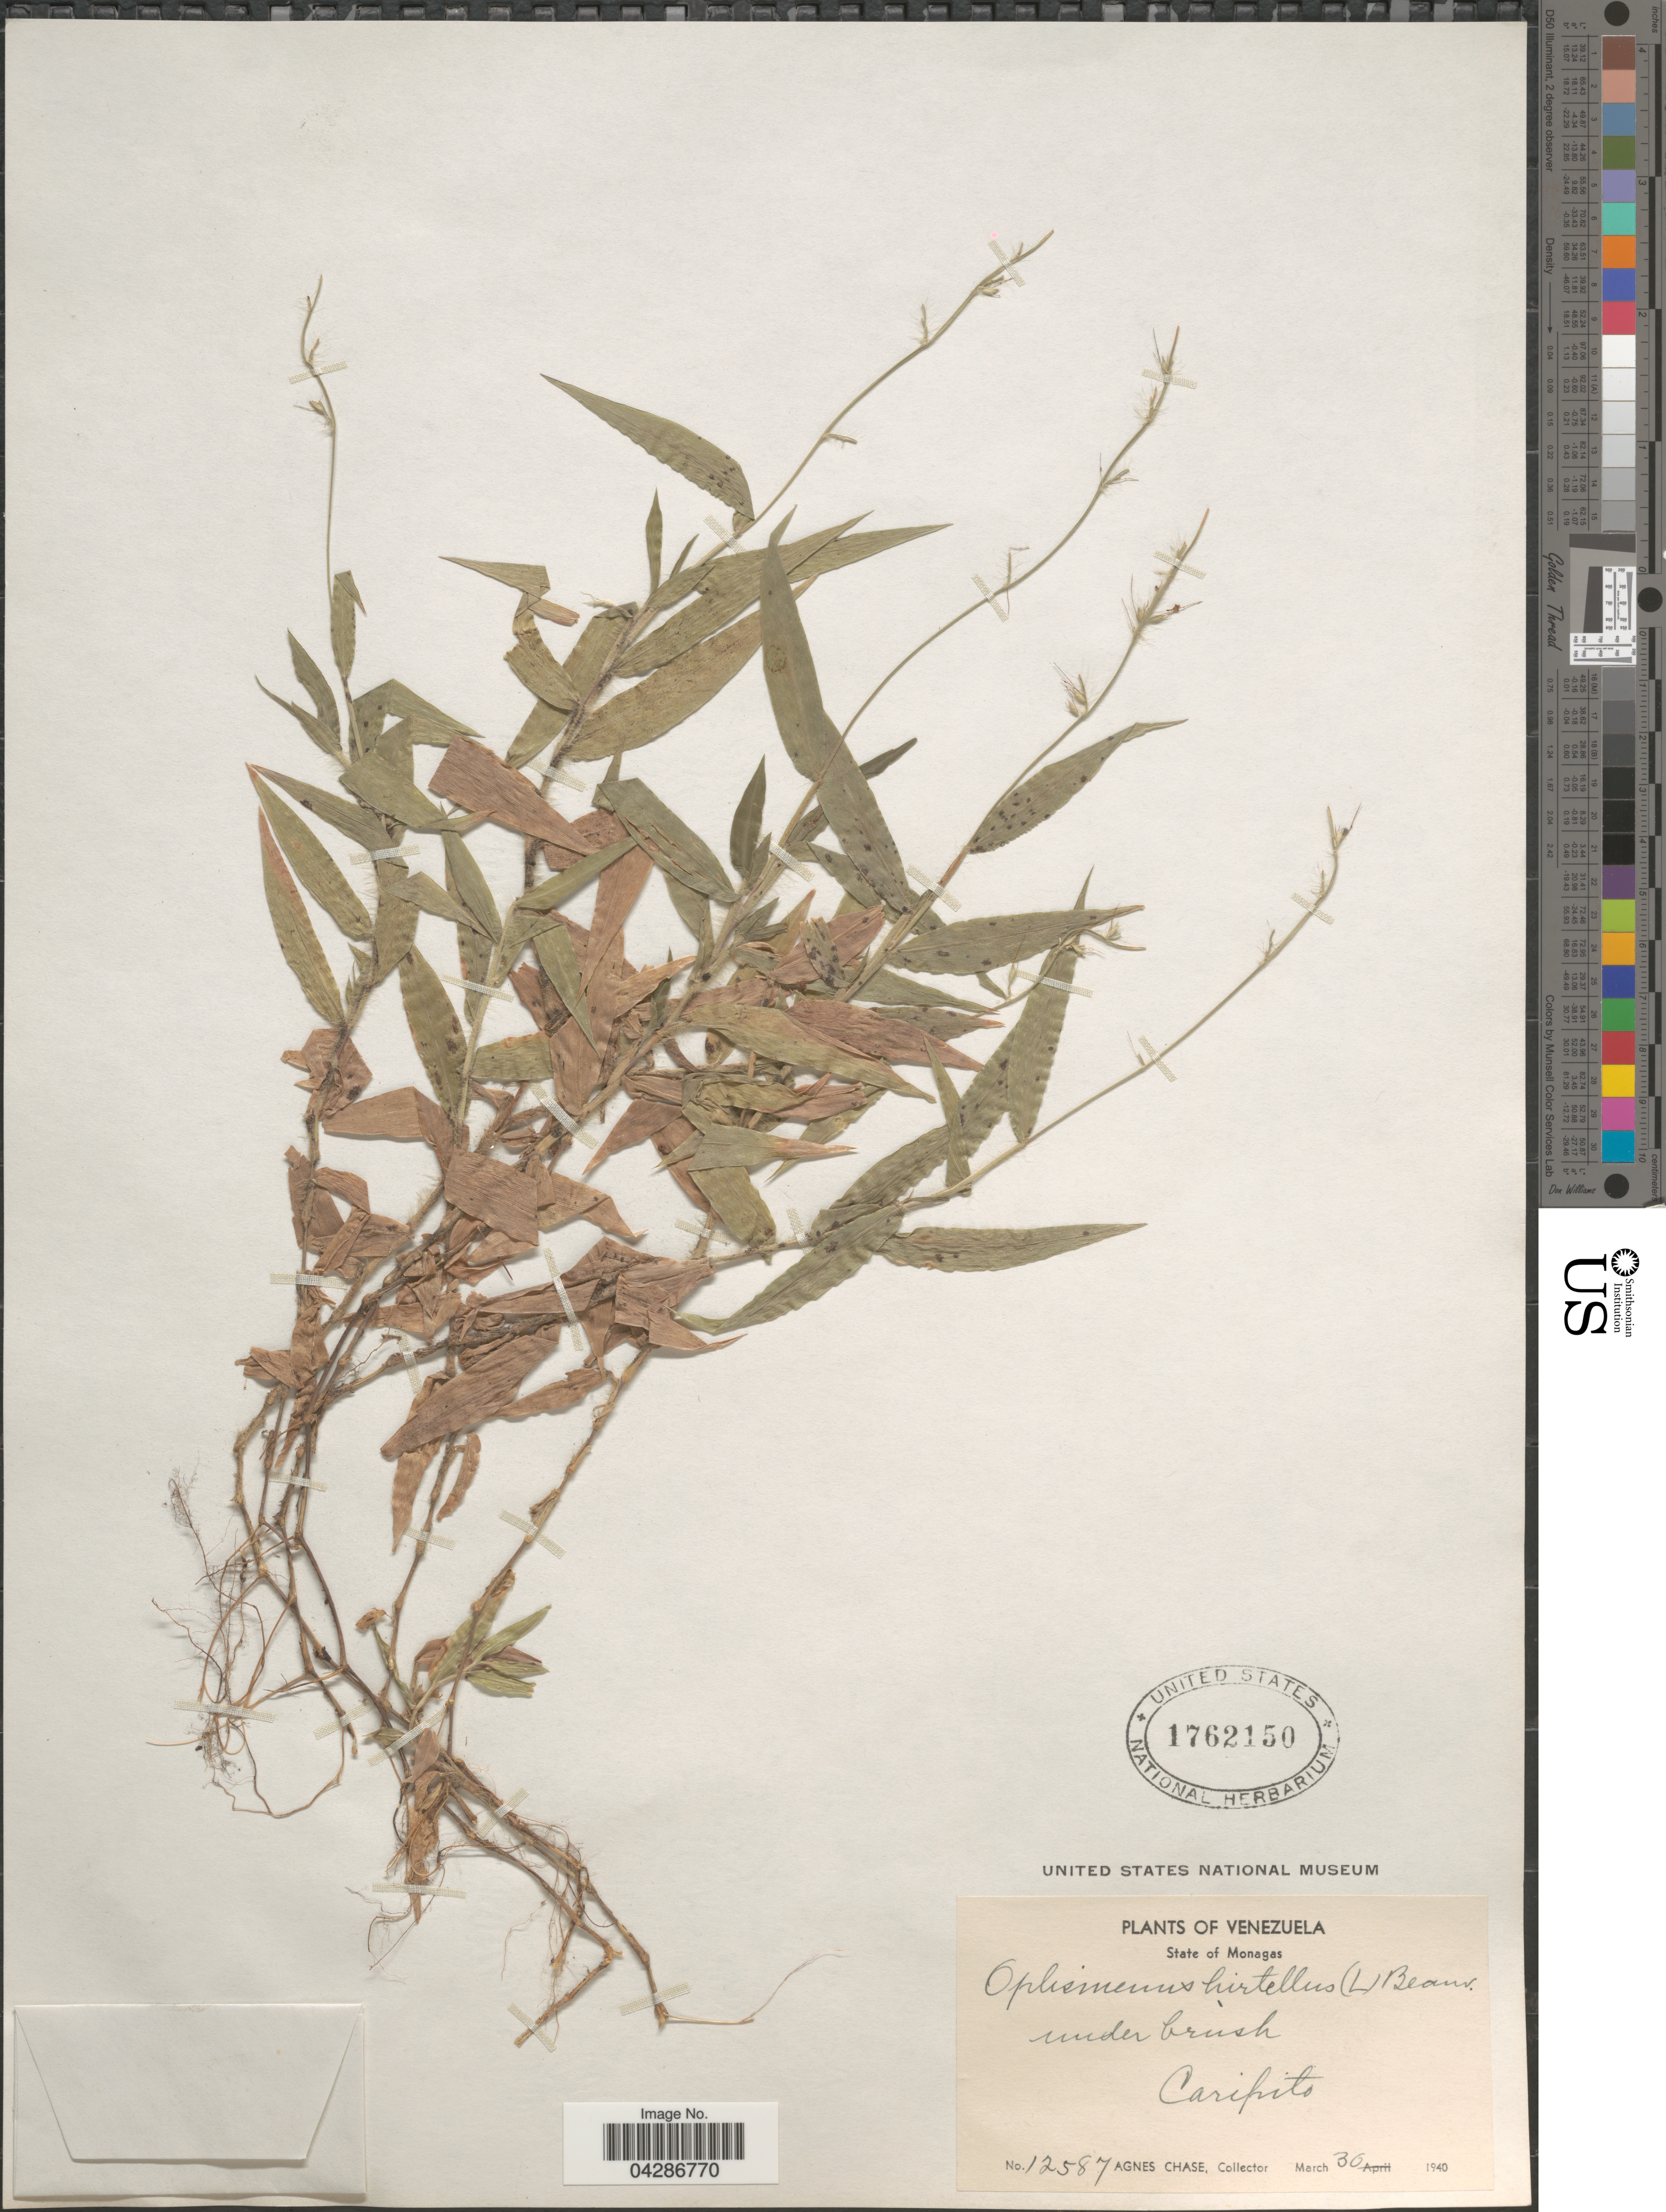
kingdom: Plantae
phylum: Tracheophyta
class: Liliopsida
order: Poales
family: Poaceae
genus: Oplismenus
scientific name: Oplismenus hirtellus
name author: (L.) P. Beauv.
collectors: A. Chase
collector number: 12587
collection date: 1940-03-30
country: Venezuela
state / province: Monagas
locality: Caripito.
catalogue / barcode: US 1762150